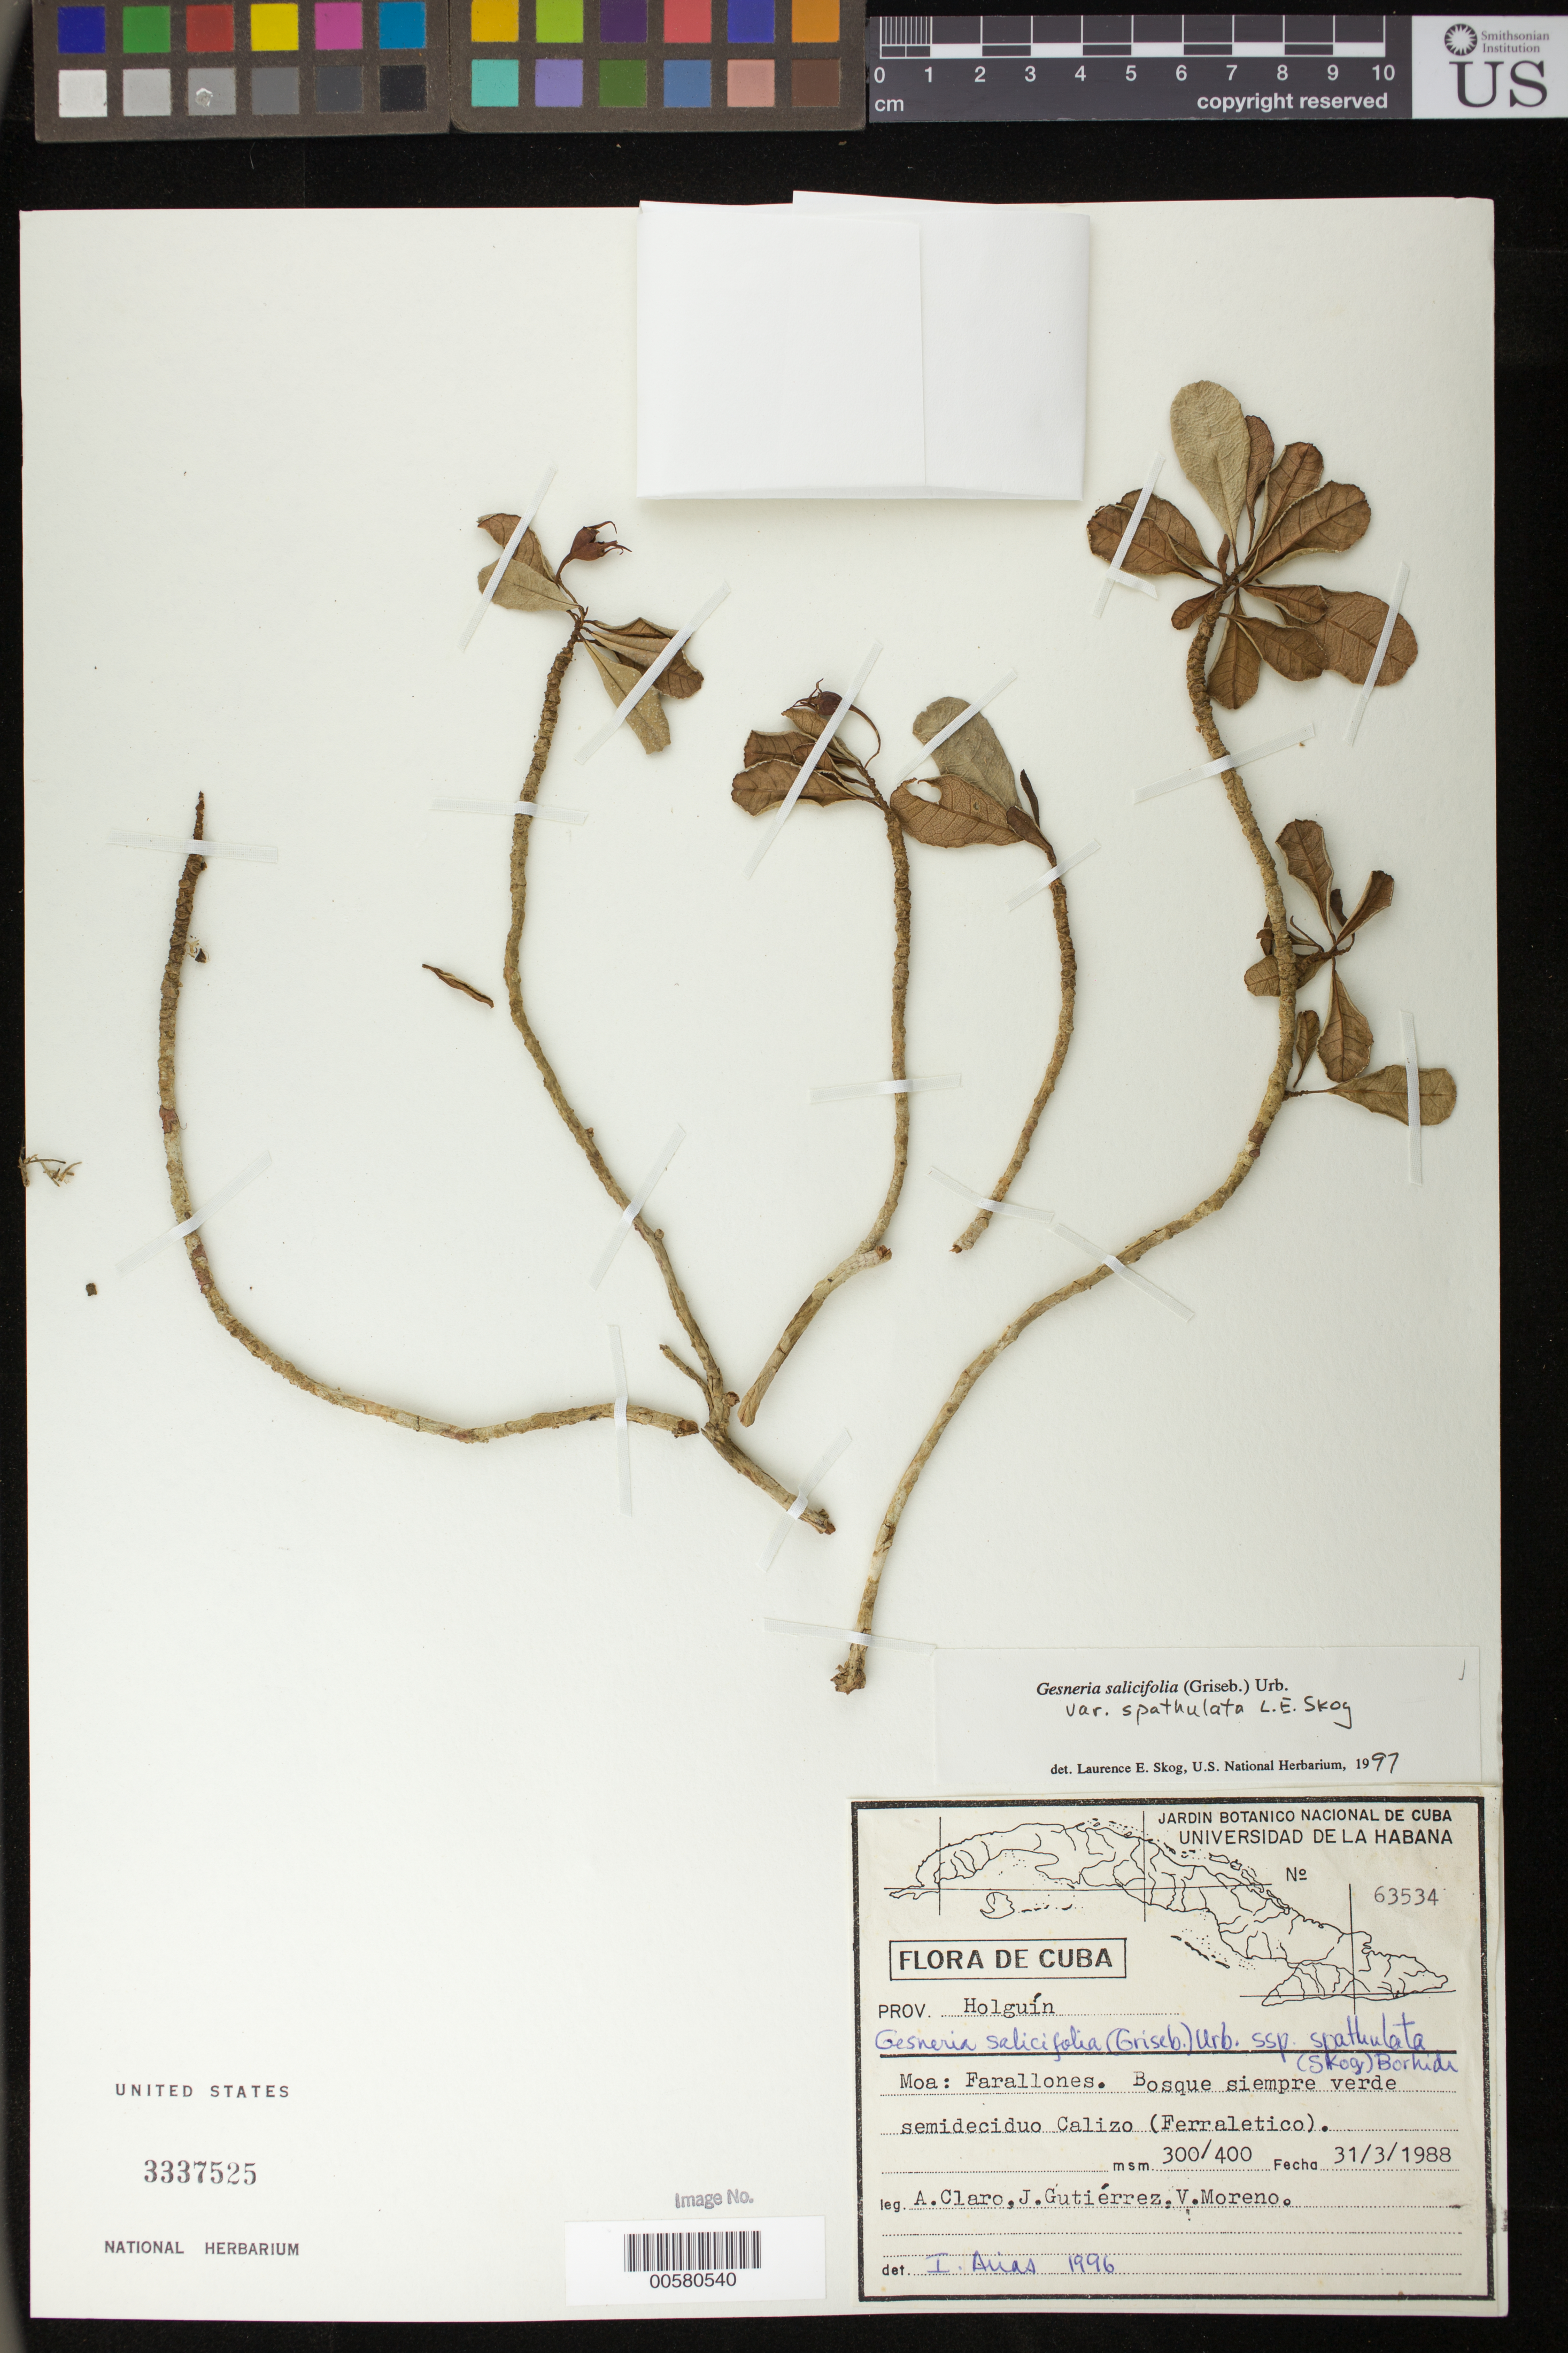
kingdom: Plantae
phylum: Tracheophyta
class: Magnoliopsida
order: Lamiales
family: Gesneriaceae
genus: Gesneria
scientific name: Gesneria salicifolia var. spathulata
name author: L.E. Skog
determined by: Skog, Laurence E.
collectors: A. Claro, J. Gutierrez & V. Moreno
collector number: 63534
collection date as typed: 31 Mar 1988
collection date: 1988-03-31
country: Cuba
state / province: Holguín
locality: Moa: Farallones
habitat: Bosque siempre verde semideciduo Calizo (Ferraletico)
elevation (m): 300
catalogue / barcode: US 3337525